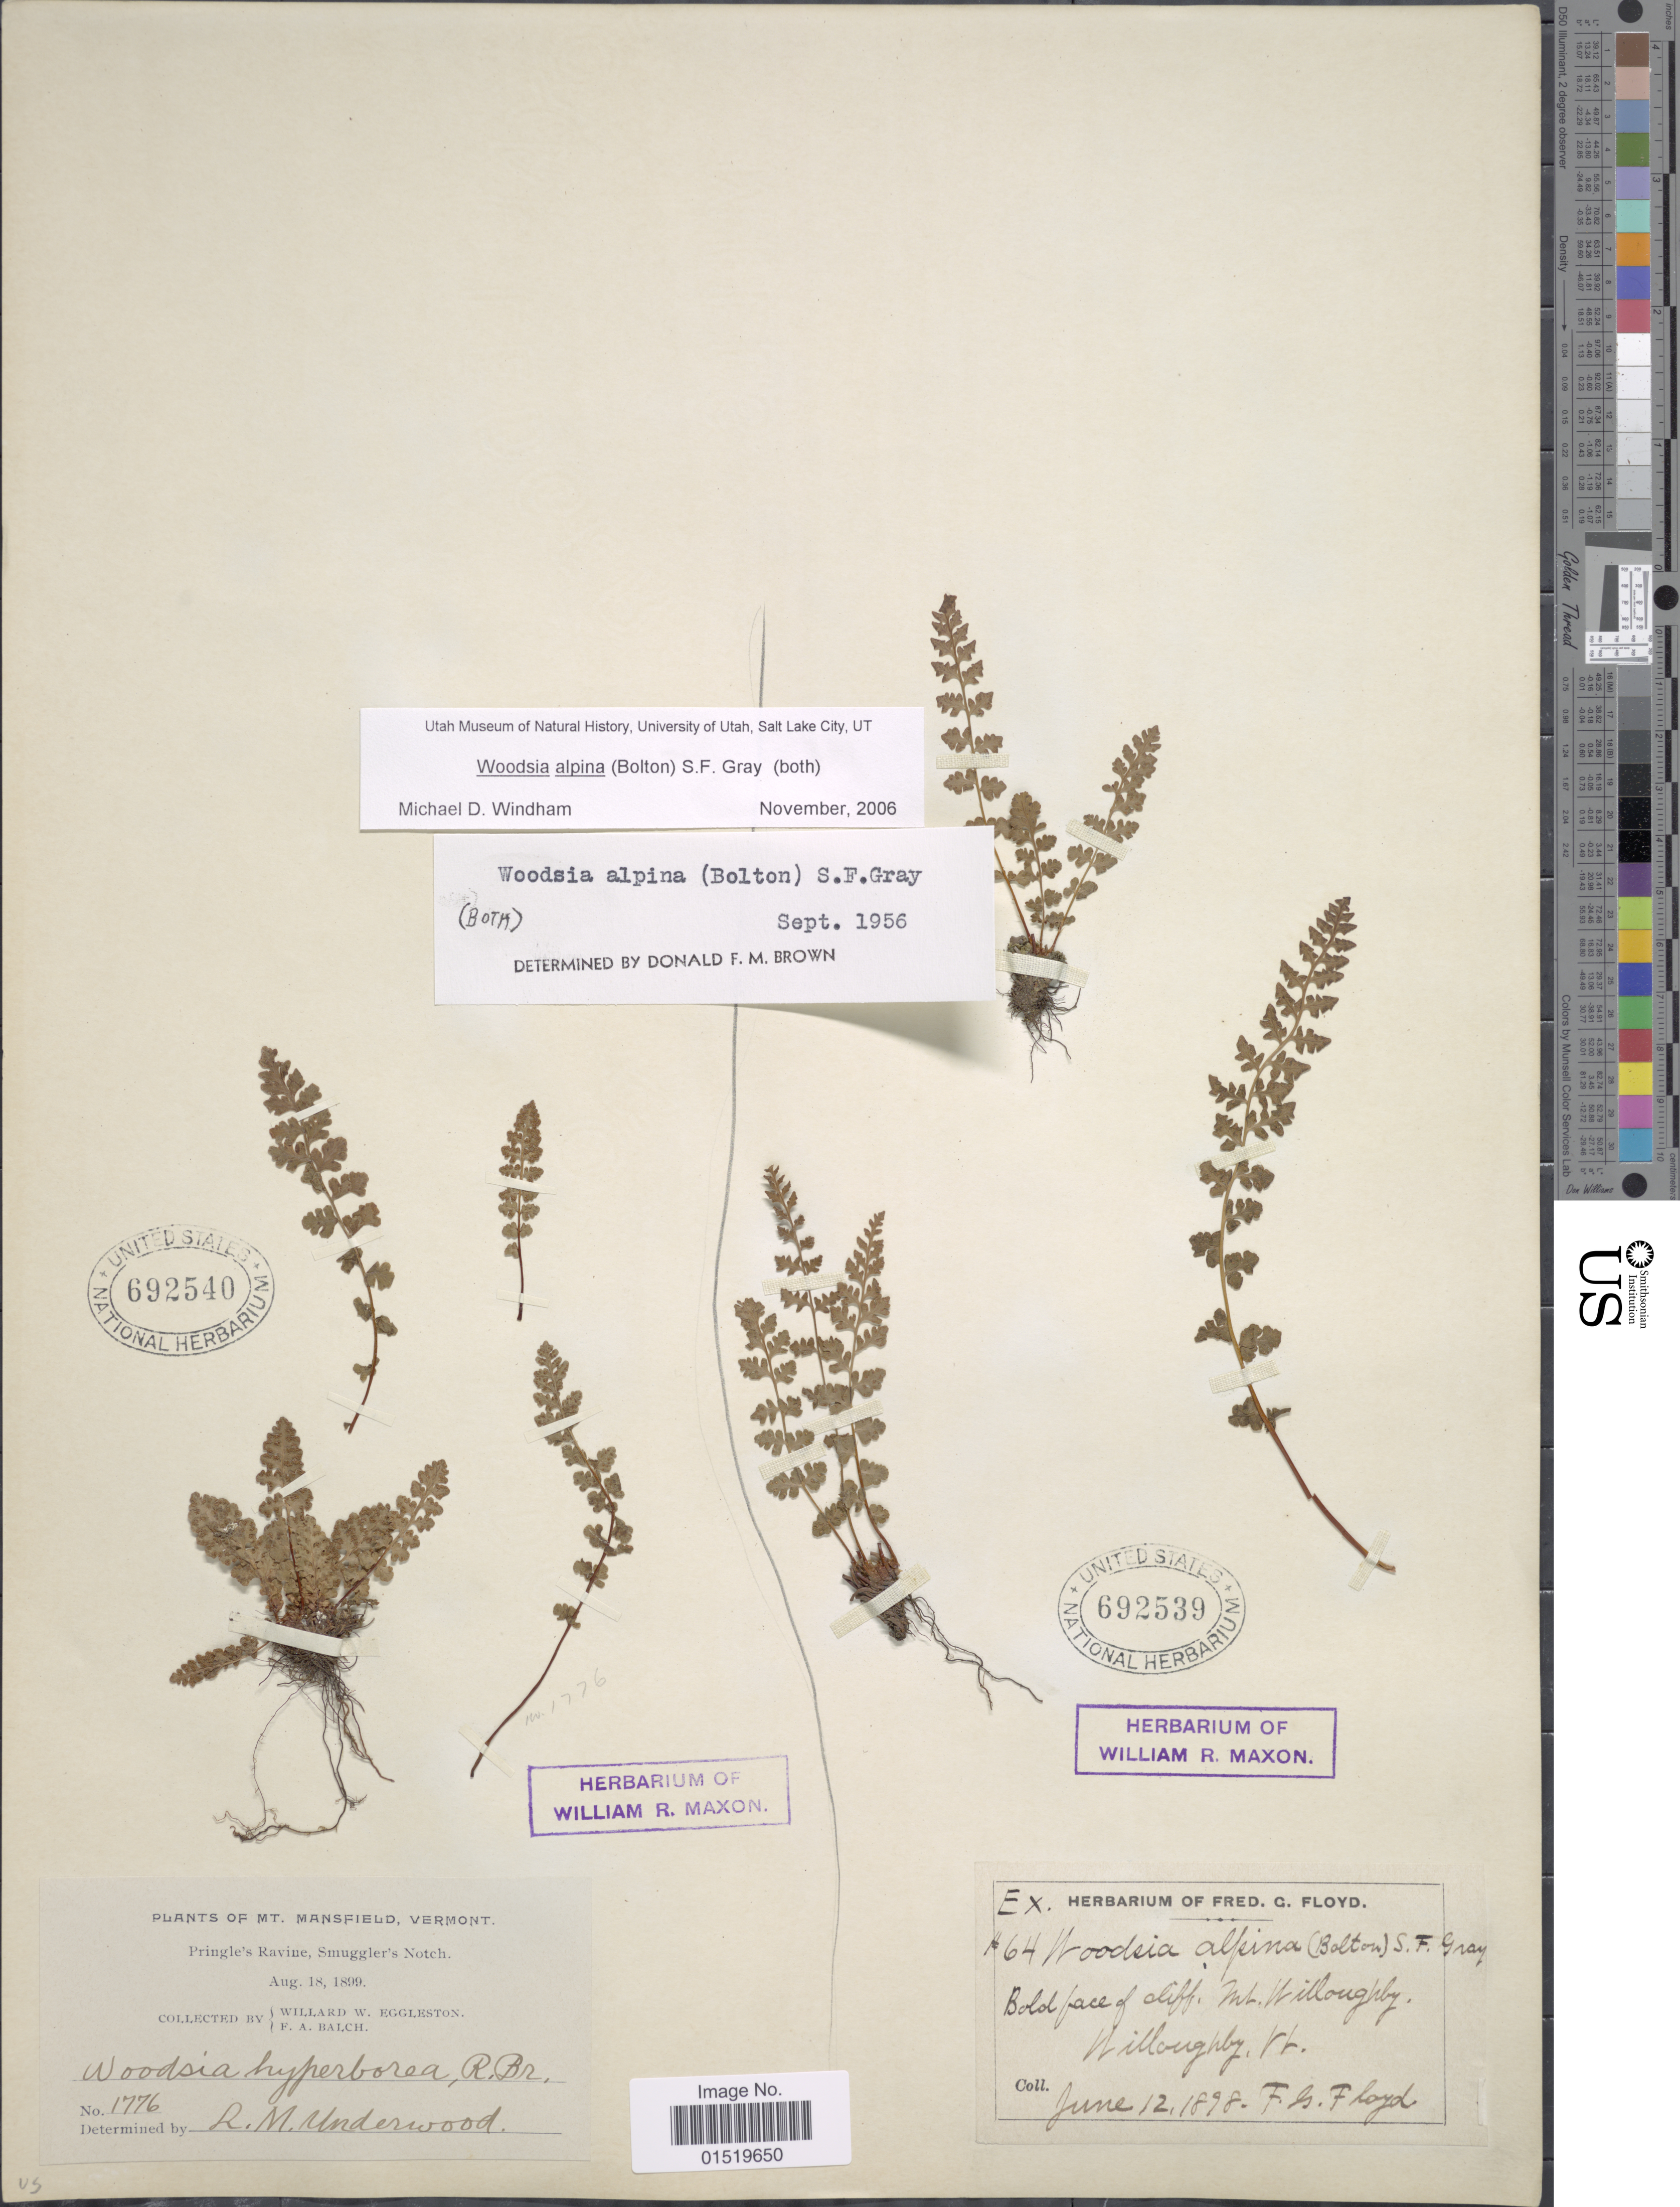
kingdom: Plantae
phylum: Tracheophyta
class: Polypodiopsida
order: Polypodiales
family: Woodsiaceae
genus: Woodsia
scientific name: Woodsia alpina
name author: (Bolton) S.F. Gray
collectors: W. W. Eggleston & F. Balch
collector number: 1776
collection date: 1899-08-18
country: United States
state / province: Vermont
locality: Mt Mansfield, Pringle's Ravine, Smuggler's Notch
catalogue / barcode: US 692540